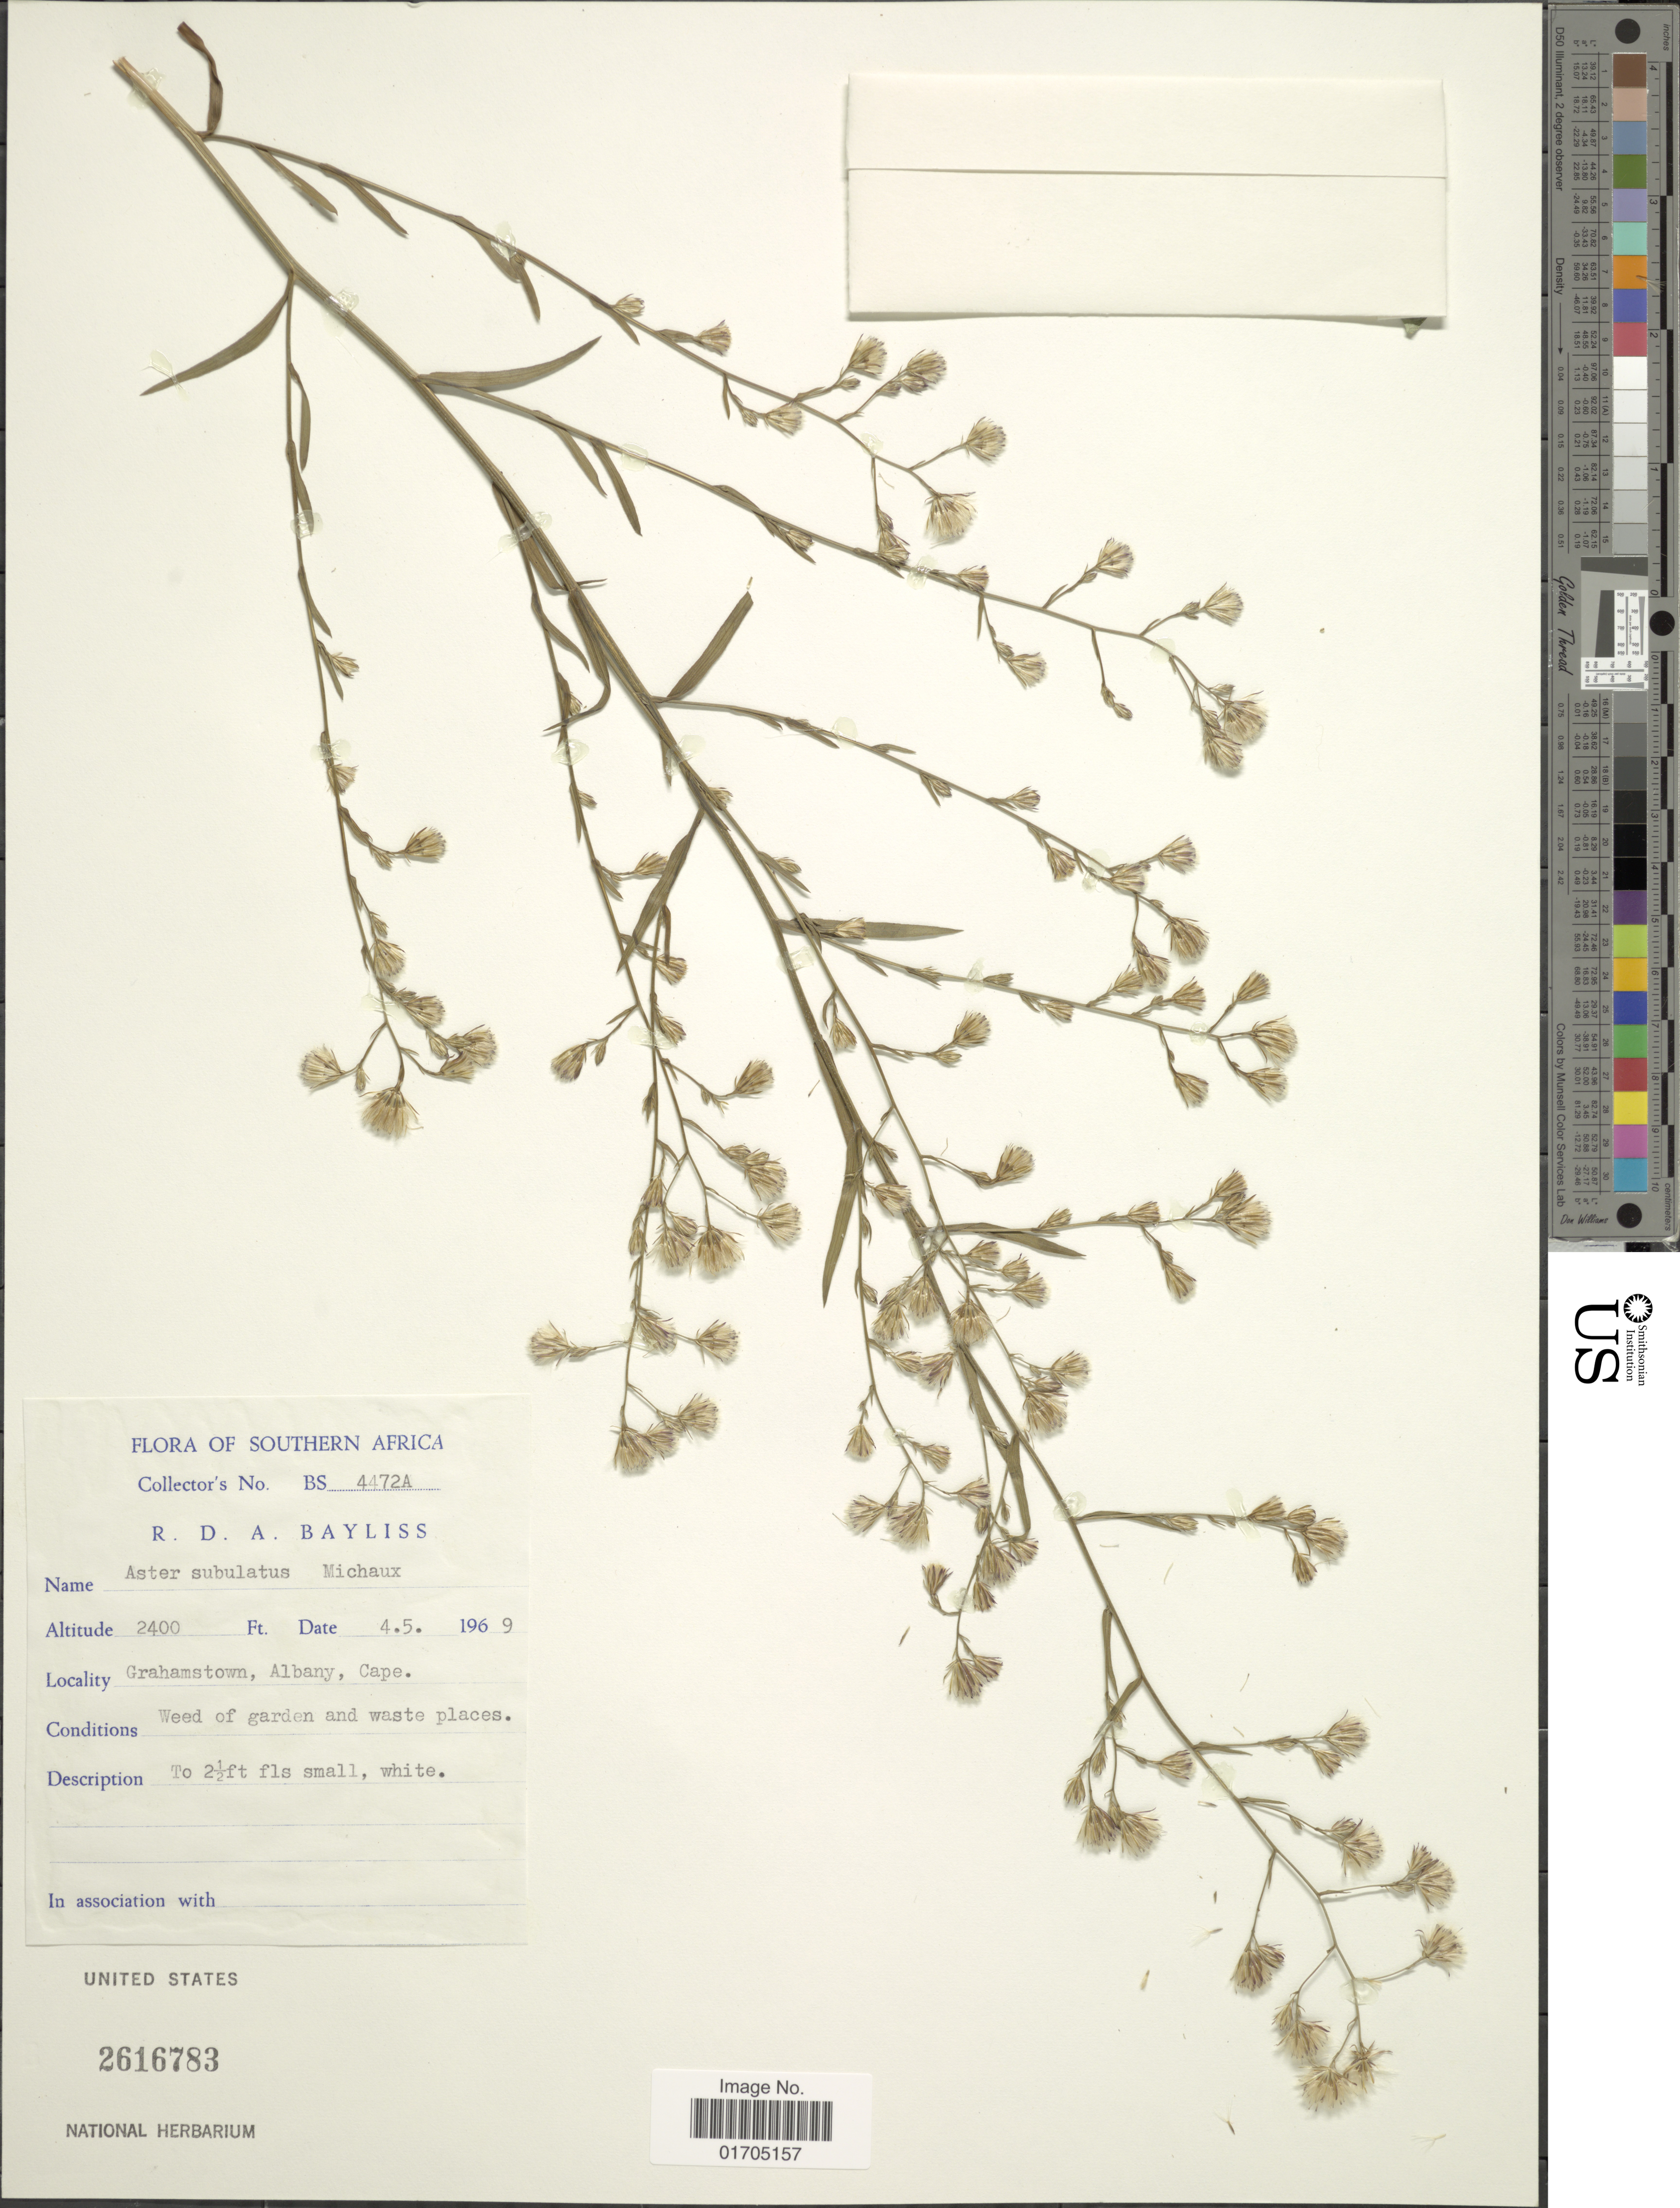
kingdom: Plantae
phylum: Tracheophyta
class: Magnoliopsida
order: Asterales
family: Asteraceae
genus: Symphyotrichum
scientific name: Symphyotrichum subulatum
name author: (Michx.) G.L. Nesom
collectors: R. Bayliss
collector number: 4472A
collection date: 1969-05-04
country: South Africa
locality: Southern Africa, Grahamstown, Albany, Cape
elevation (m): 732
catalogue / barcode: US 2616783